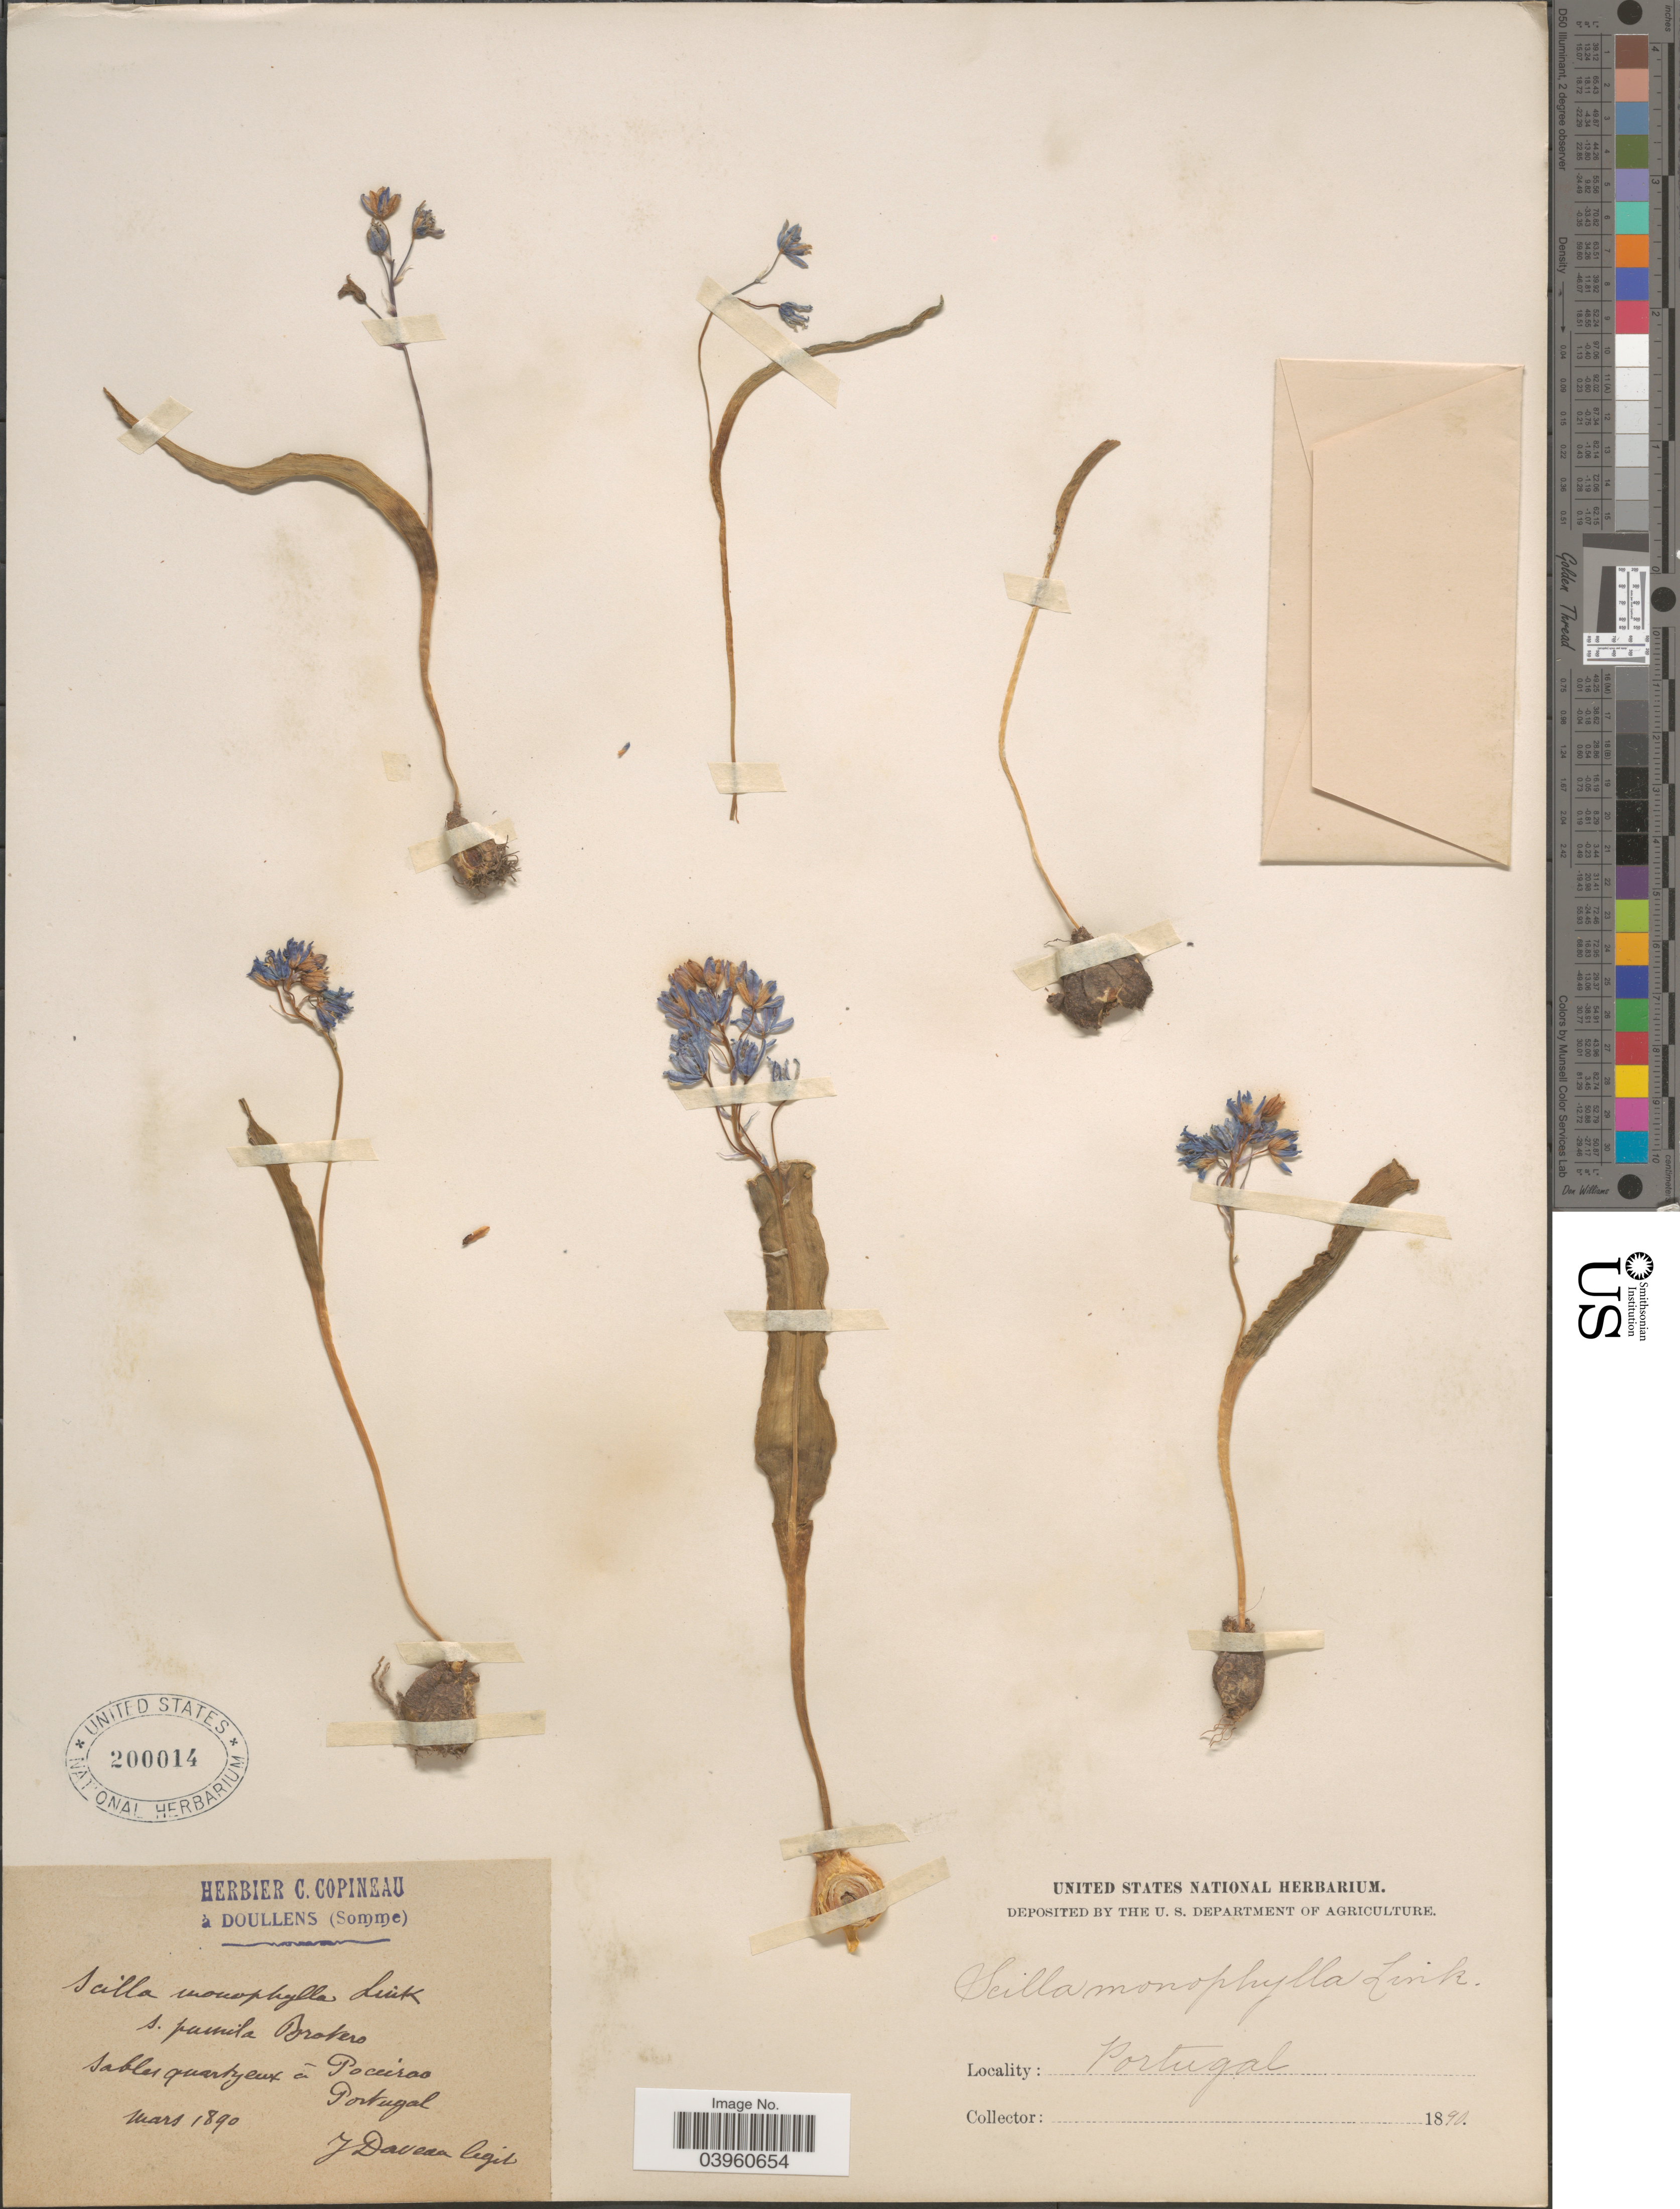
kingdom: Plantae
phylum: Tracheophyta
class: Liliopsida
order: Asparagales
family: Asparagaceae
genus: Scilla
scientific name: Scilla monophyllos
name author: Link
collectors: J. Daveau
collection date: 1890-03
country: Portugal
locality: Sables quartjeux á Poceirao.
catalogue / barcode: US 200014